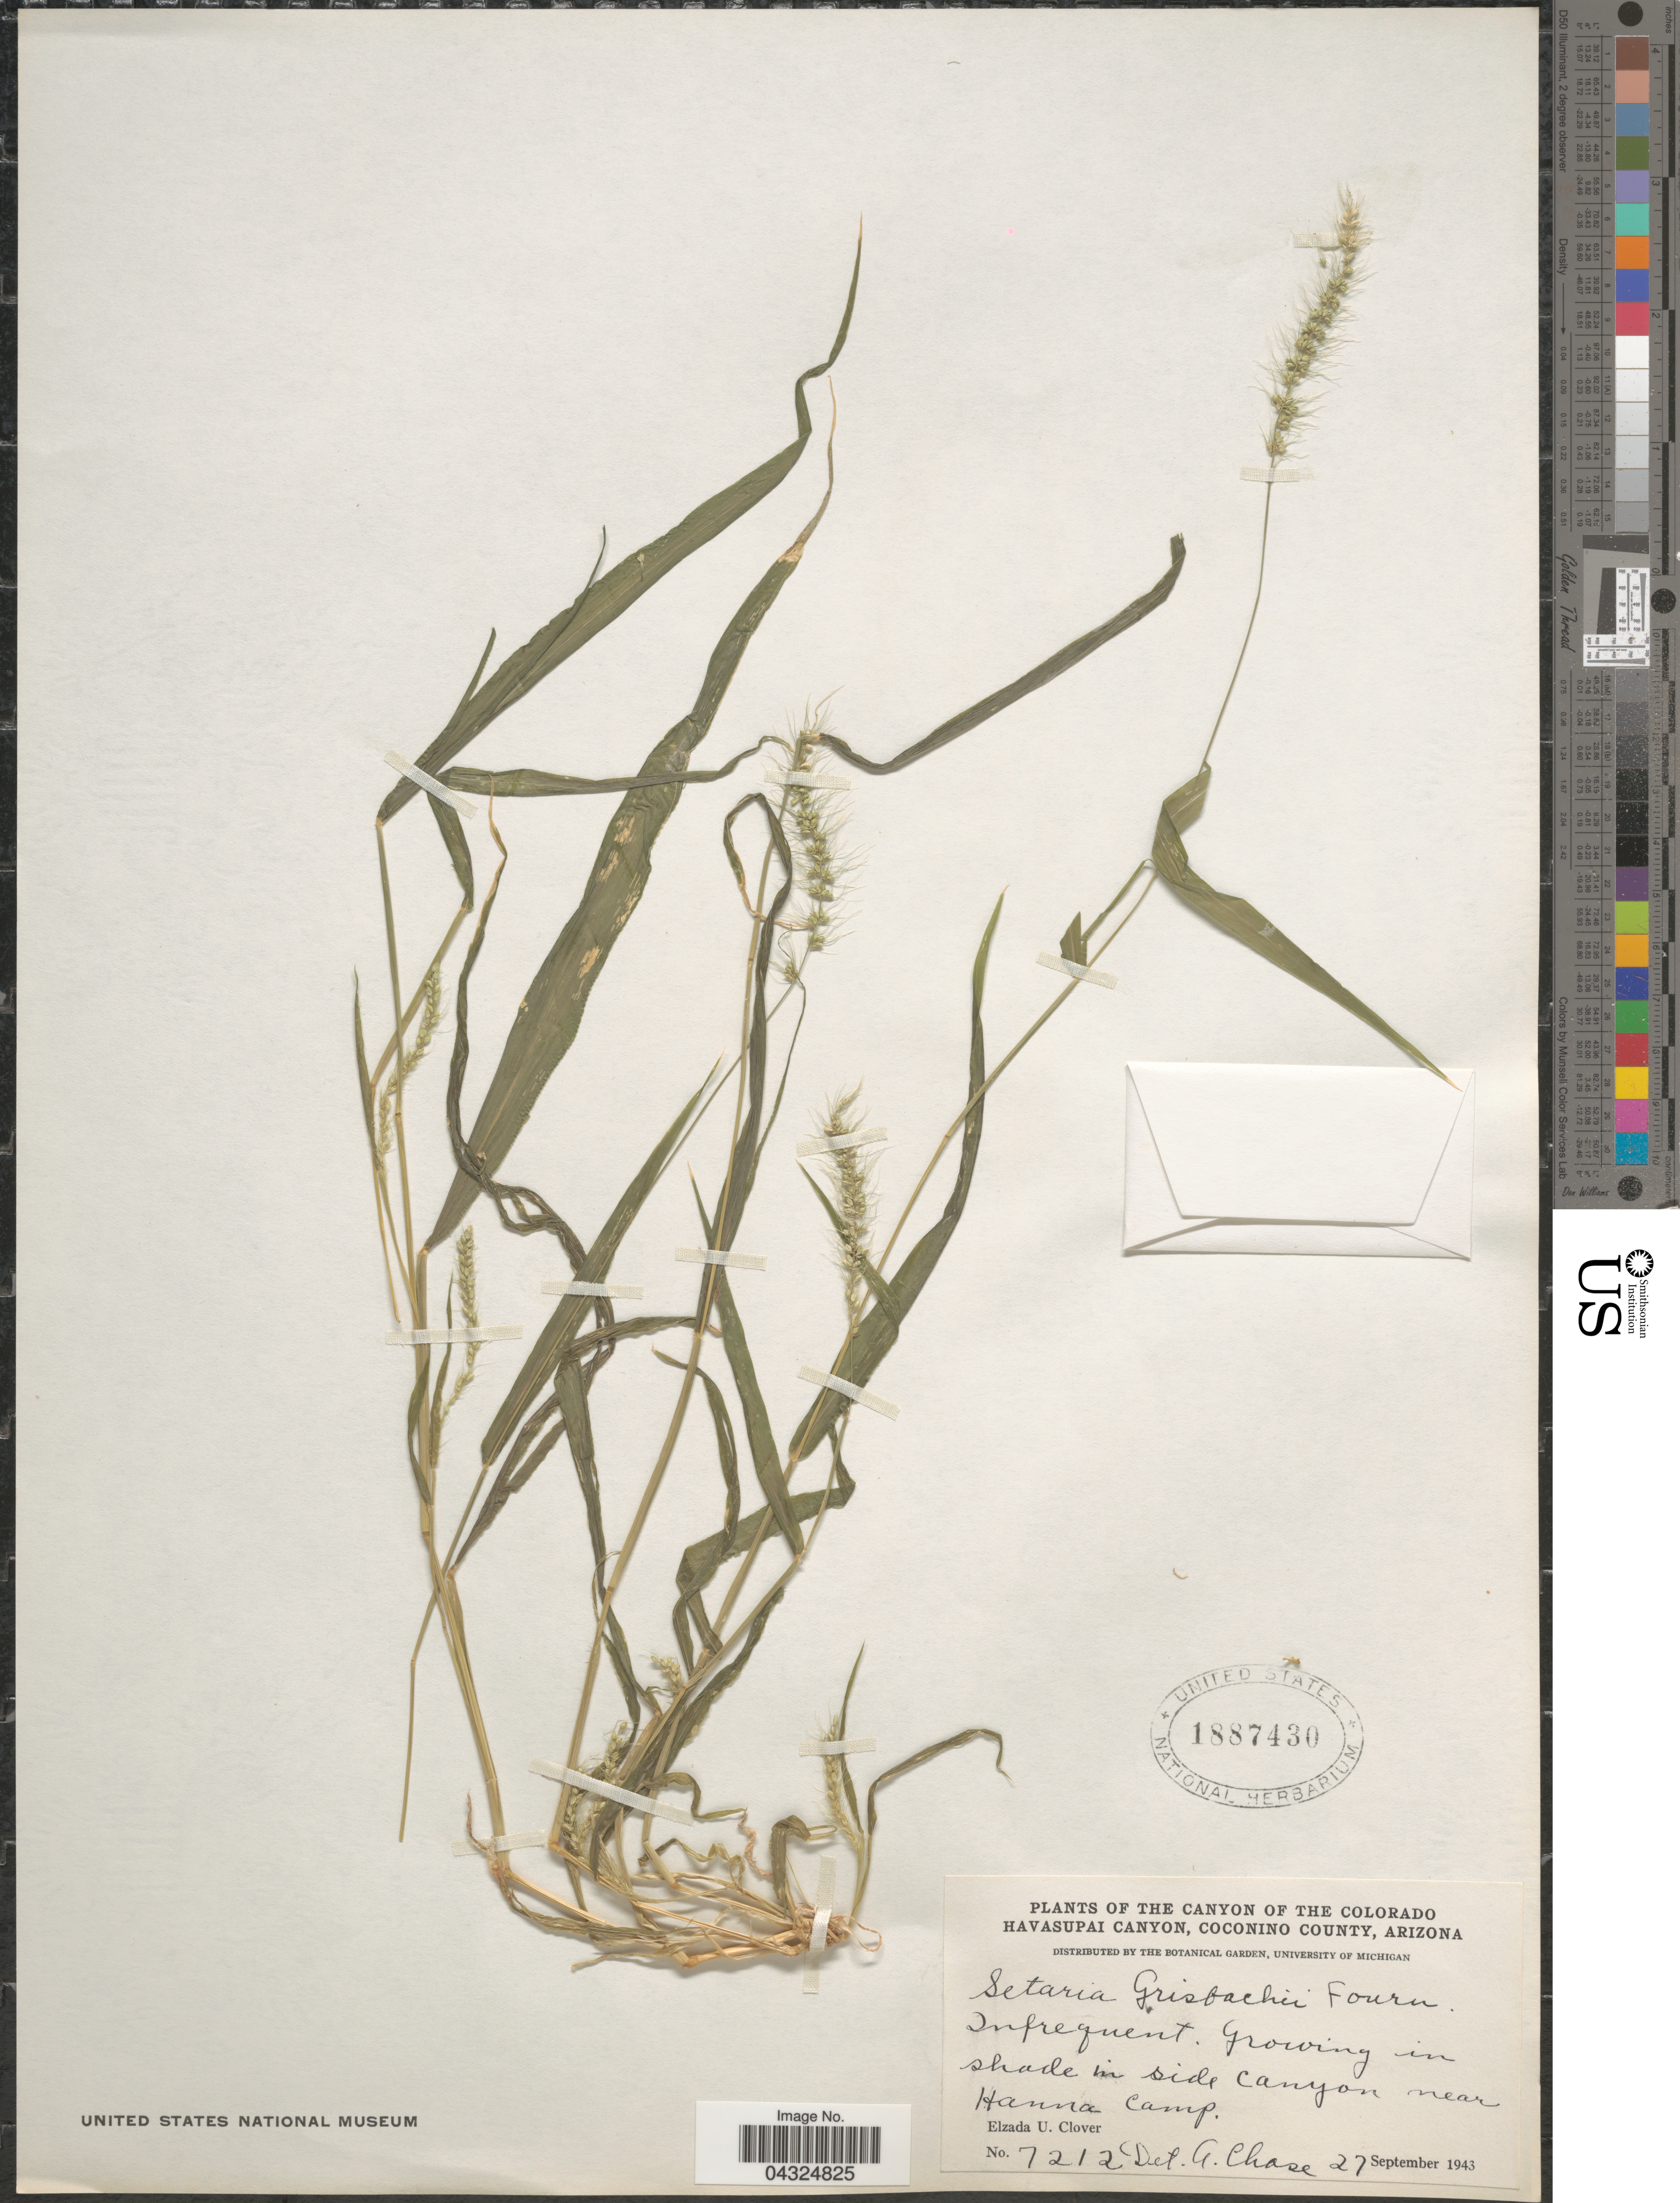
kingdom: Plantae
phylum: Tracheophyta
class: Liliopsida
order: Poales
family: Poaceae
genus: Setaria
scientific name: Setaria grisebachii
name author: E. Fourn.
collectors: E. U. Clover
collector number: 7212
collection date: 1943-09-27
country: United States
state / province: Colorado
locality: The Canyon of The Colorado. Growing in shade in side canyon near Hanna Camp.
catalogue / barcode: US 1887430